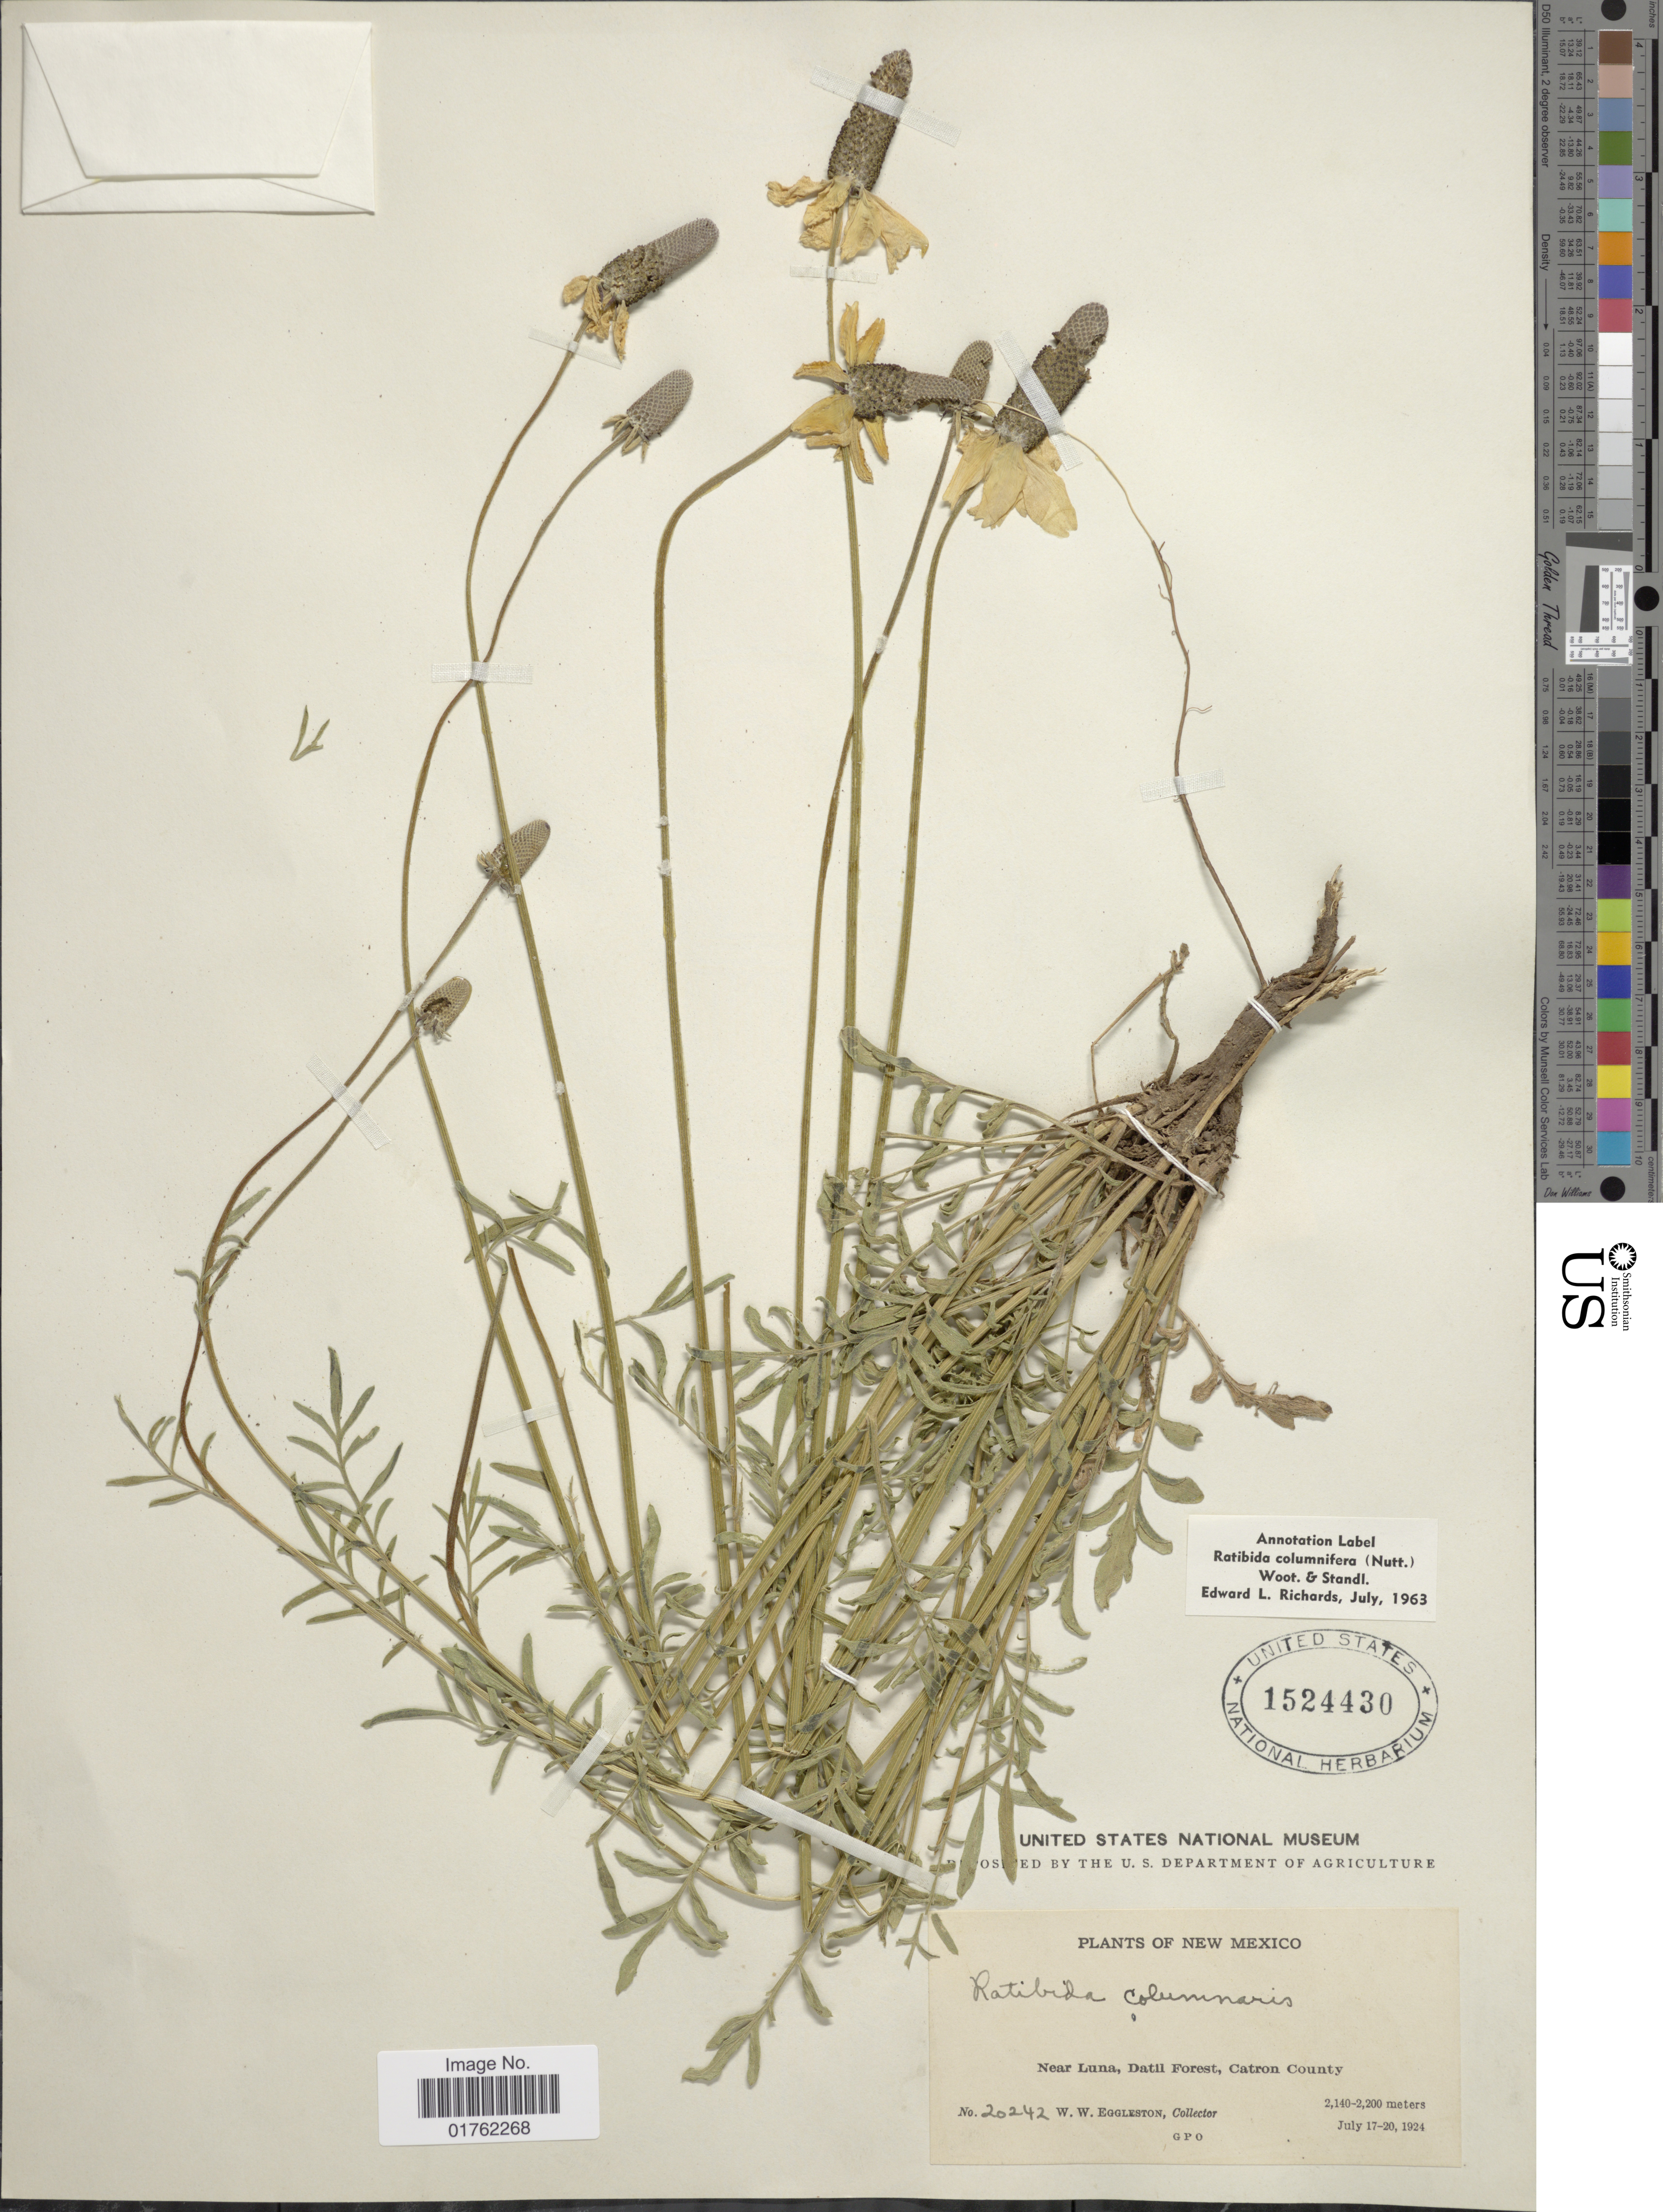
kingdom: Plantae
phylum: Tracheophyta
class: Magnoliopsida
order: Asterales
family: Asteraceae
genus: Ratibida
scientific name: Ratibida columnaris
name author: (Pursh) D. Don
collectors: W. W. Eggleston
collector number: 20242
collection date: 1924-07-17/1924-07-20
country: United States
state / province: New Mexico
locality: Near Luna, Datill Forest, Catron County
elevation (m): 2140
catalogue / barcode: US 1524430